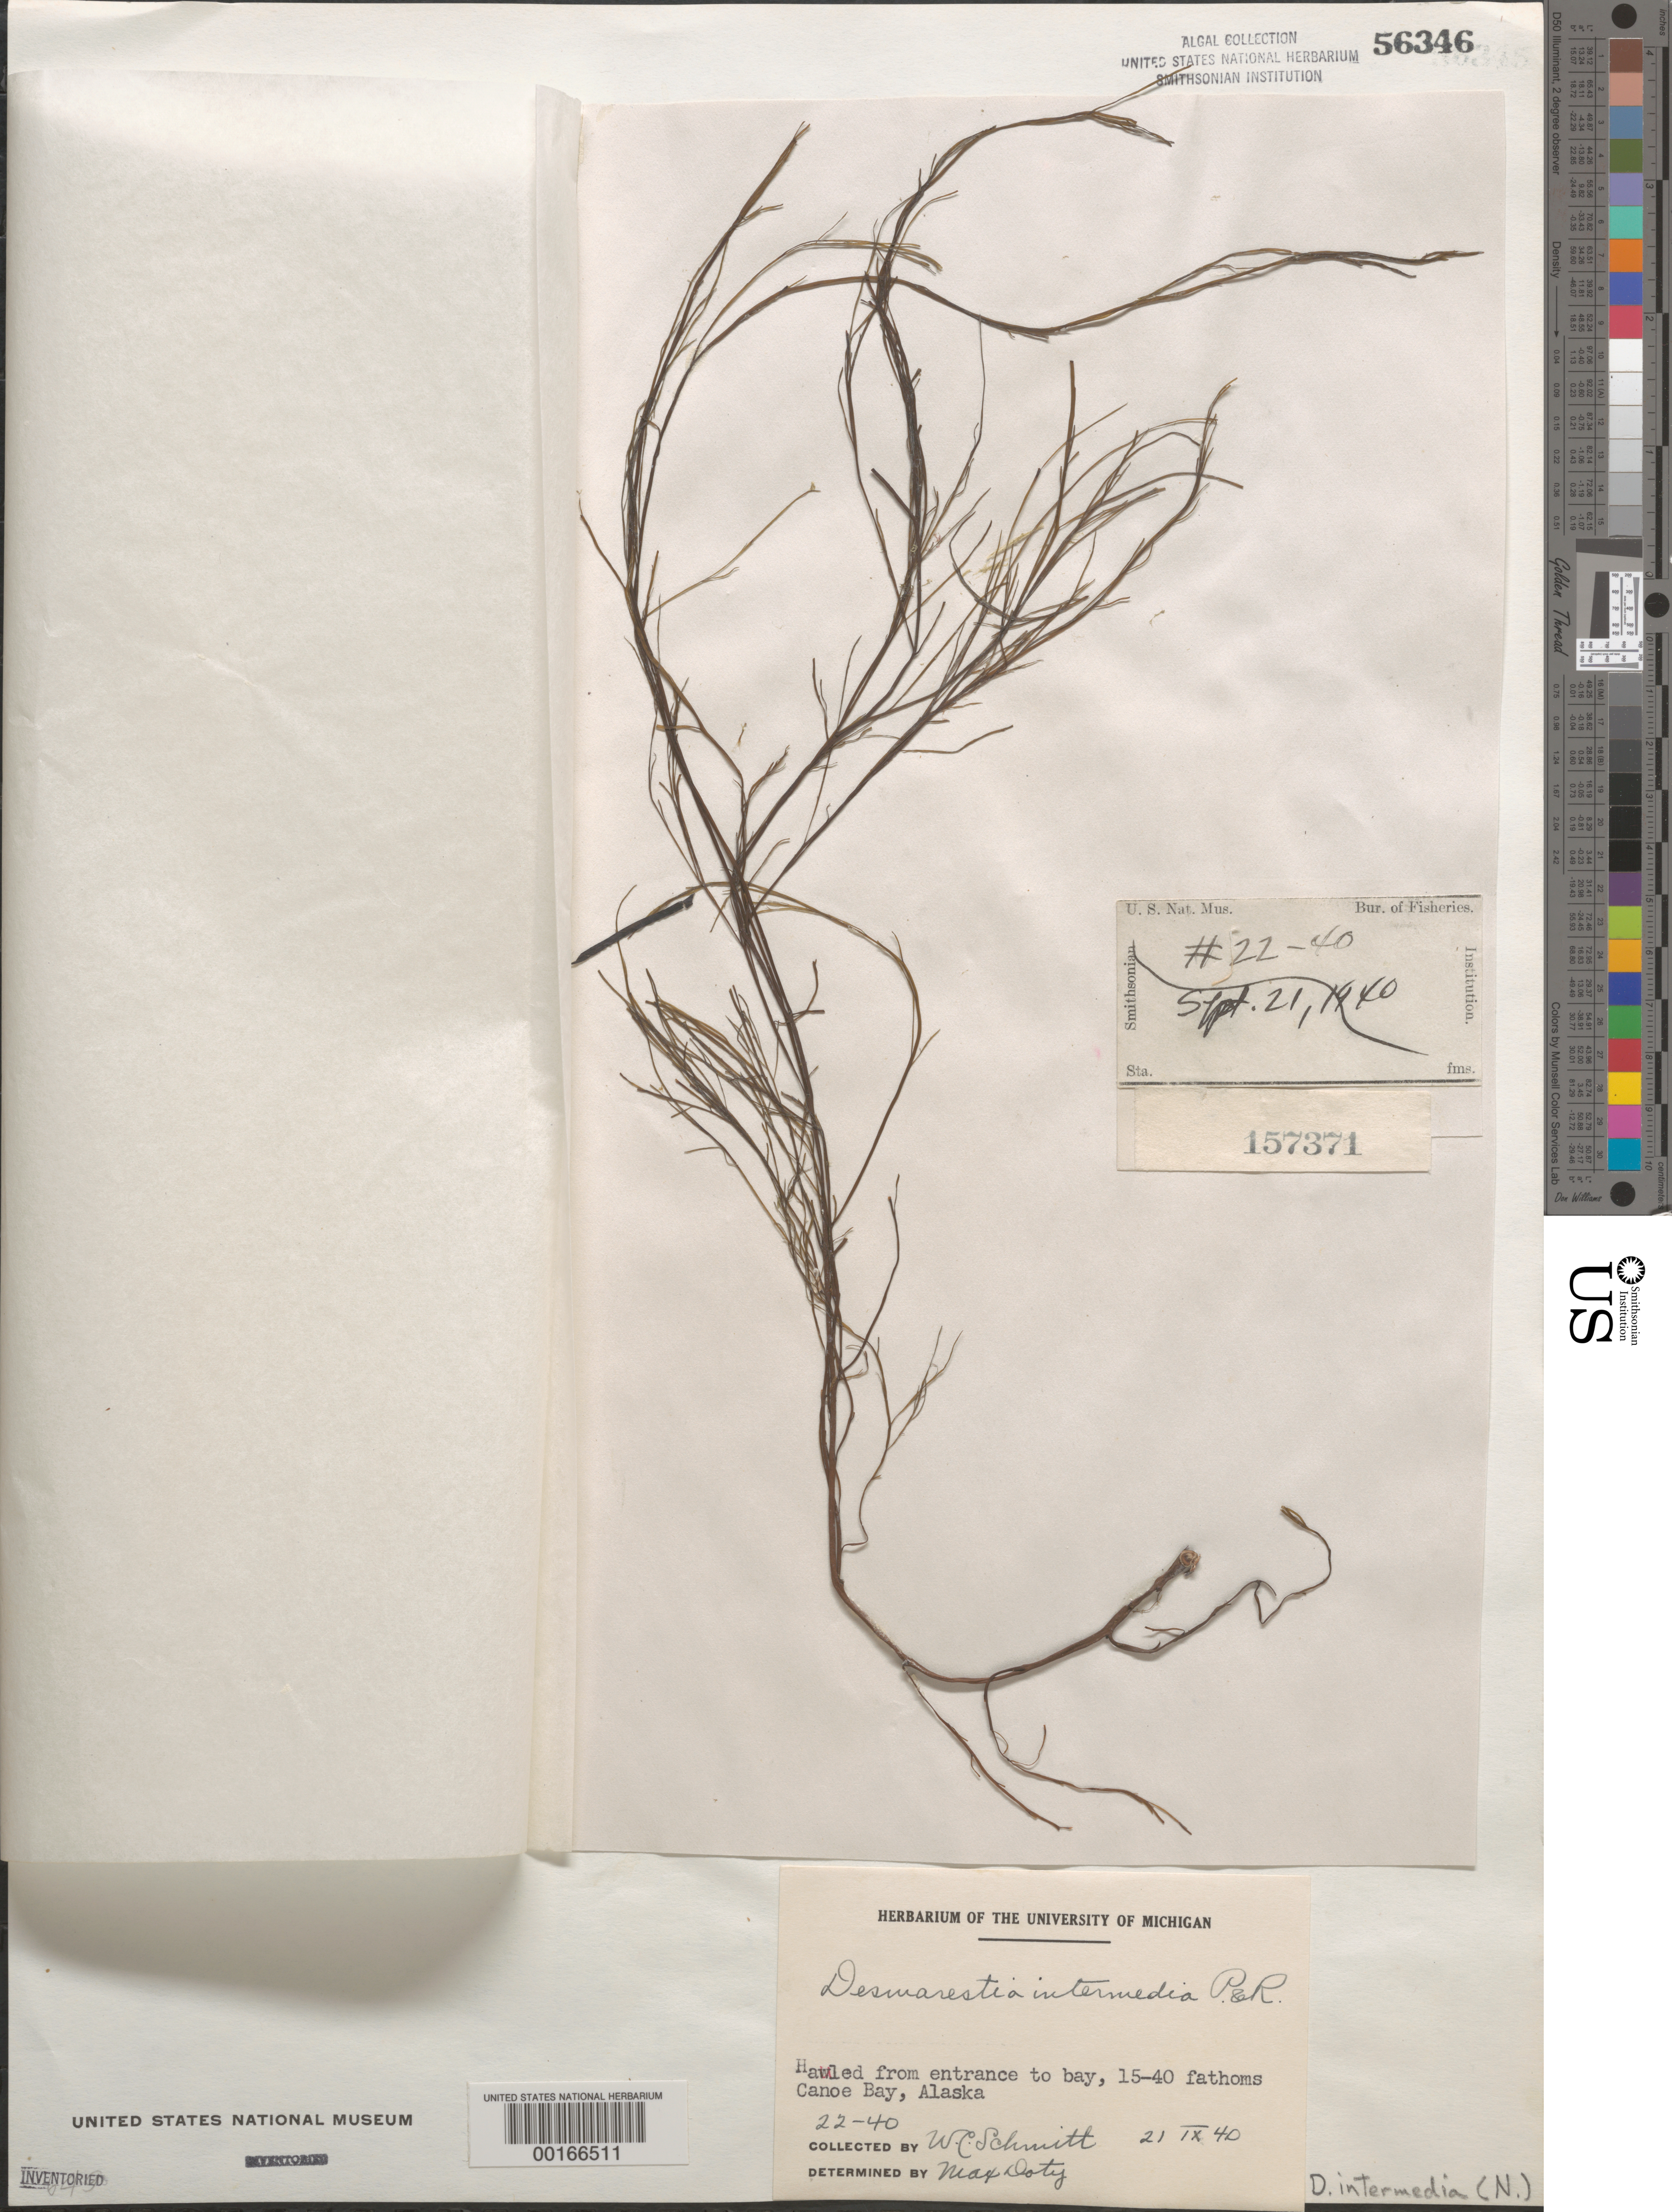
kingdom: Chromista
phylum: Ochrophyta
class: Phaeophyceae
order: Desmarestiales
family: Desmarestiaceae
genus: Desmarestia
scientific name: Desmarestia intermedia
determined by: Doty, M. S.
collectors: W. L. Schmitt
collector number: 22-40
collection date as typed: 21 Sep 1940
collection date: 1940-09-21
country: United States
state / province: Alaska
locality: Canoe Bay, southwestern Alaska Peninsula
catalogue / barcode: US 56346